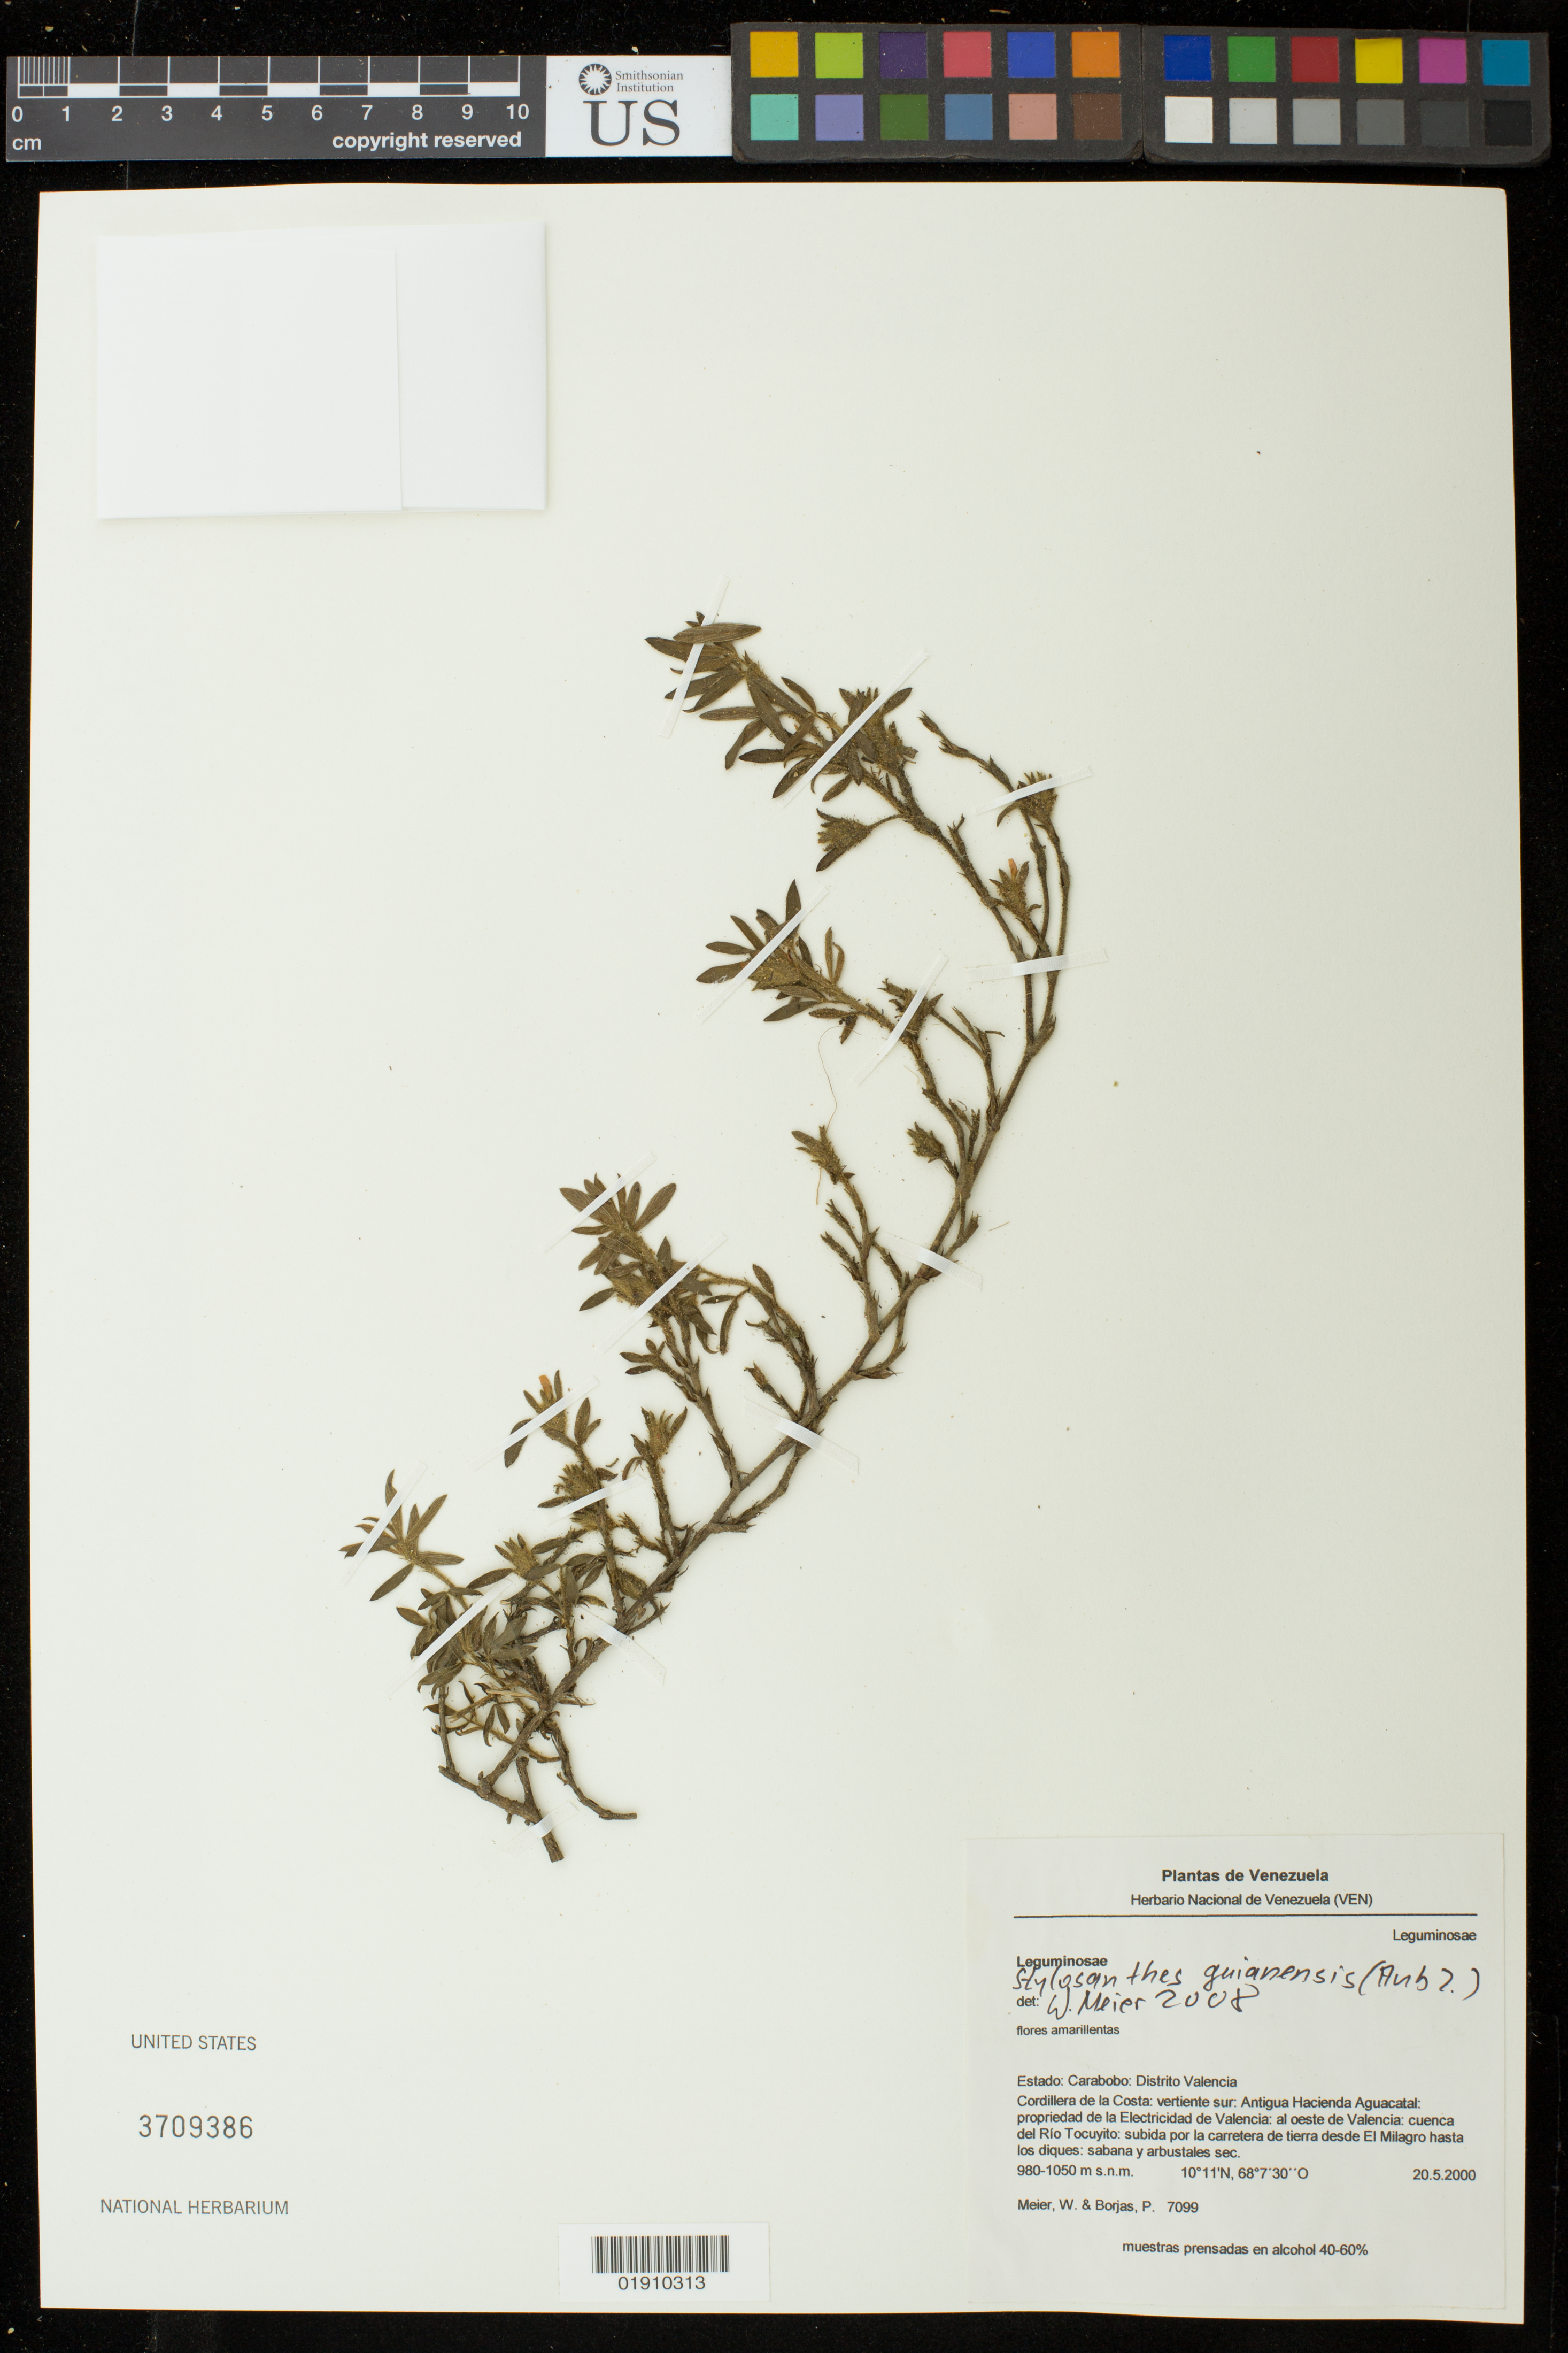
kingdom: Plantae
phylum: Tracheophyta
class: Magnoliopsida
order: Fabales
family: Fabaceae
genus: Stylosanthes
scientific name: Stylosanthes guianensis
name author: (Aubl.) Sw.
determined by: Meier, Winfried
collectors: W. Meier & P. Borjas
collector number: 7099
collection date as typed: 20.5.2000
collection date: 2000-05-20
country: Venezuela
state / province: Carabobo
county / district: Valencia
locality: Estado: carabobo: Distrito Valencia, Cordillera de la Costa: vertiente sur: Antigua Hacienda Aguacatal: propriedad de la Electricidad de Valencia: al oeste de Valencia: cuenca del Rio Tocuyito: subida por la carretera de tierra desde El Milagro hasta los diques: sabana y arbustales sec.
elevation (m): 980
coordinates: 10 11 0 N, 68 07 30 O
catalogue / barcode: US 3709386